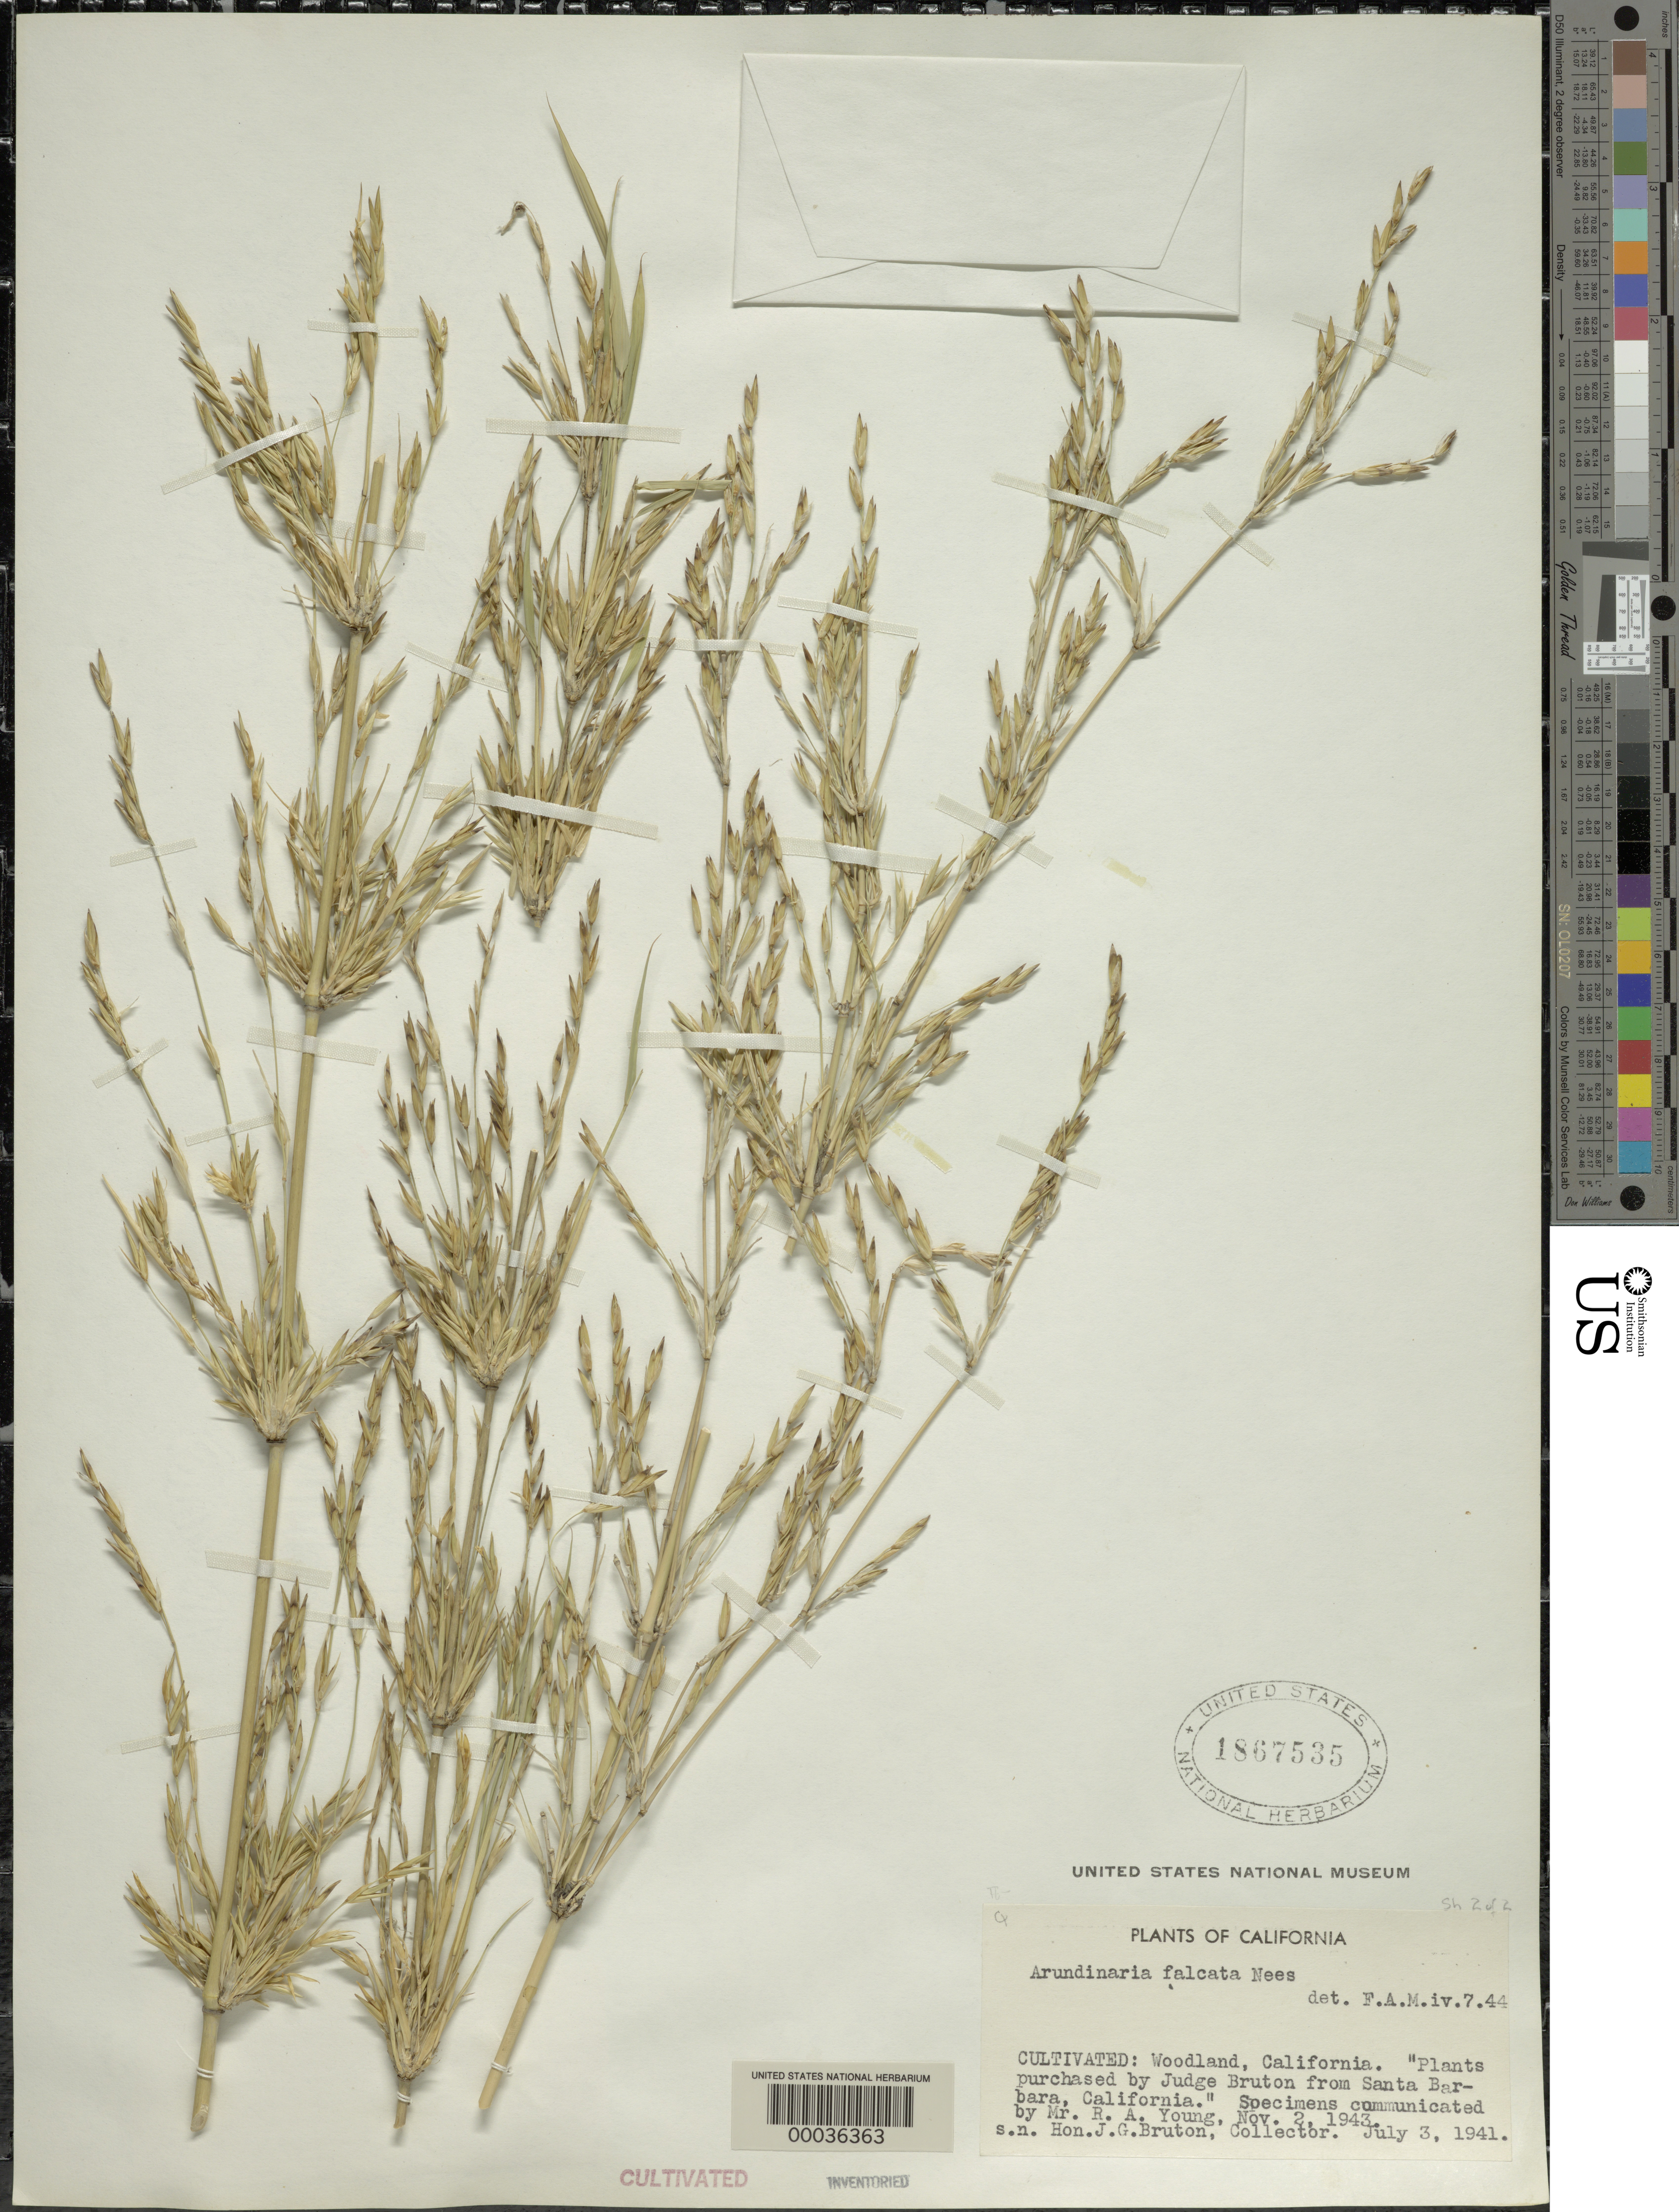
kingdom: Plantae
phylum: Tracheophyta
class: Liliopsida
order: Poales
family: Poaceae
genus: Drepanostachyum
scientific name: Drepanostachyum falconeri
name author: (Hook. f. ex Munro) Soderstr.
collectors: J. Bruton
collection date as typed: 03 Jul 1941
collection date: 1941-07-03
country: United States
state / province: California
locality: Woodland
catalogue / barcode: US 1867535